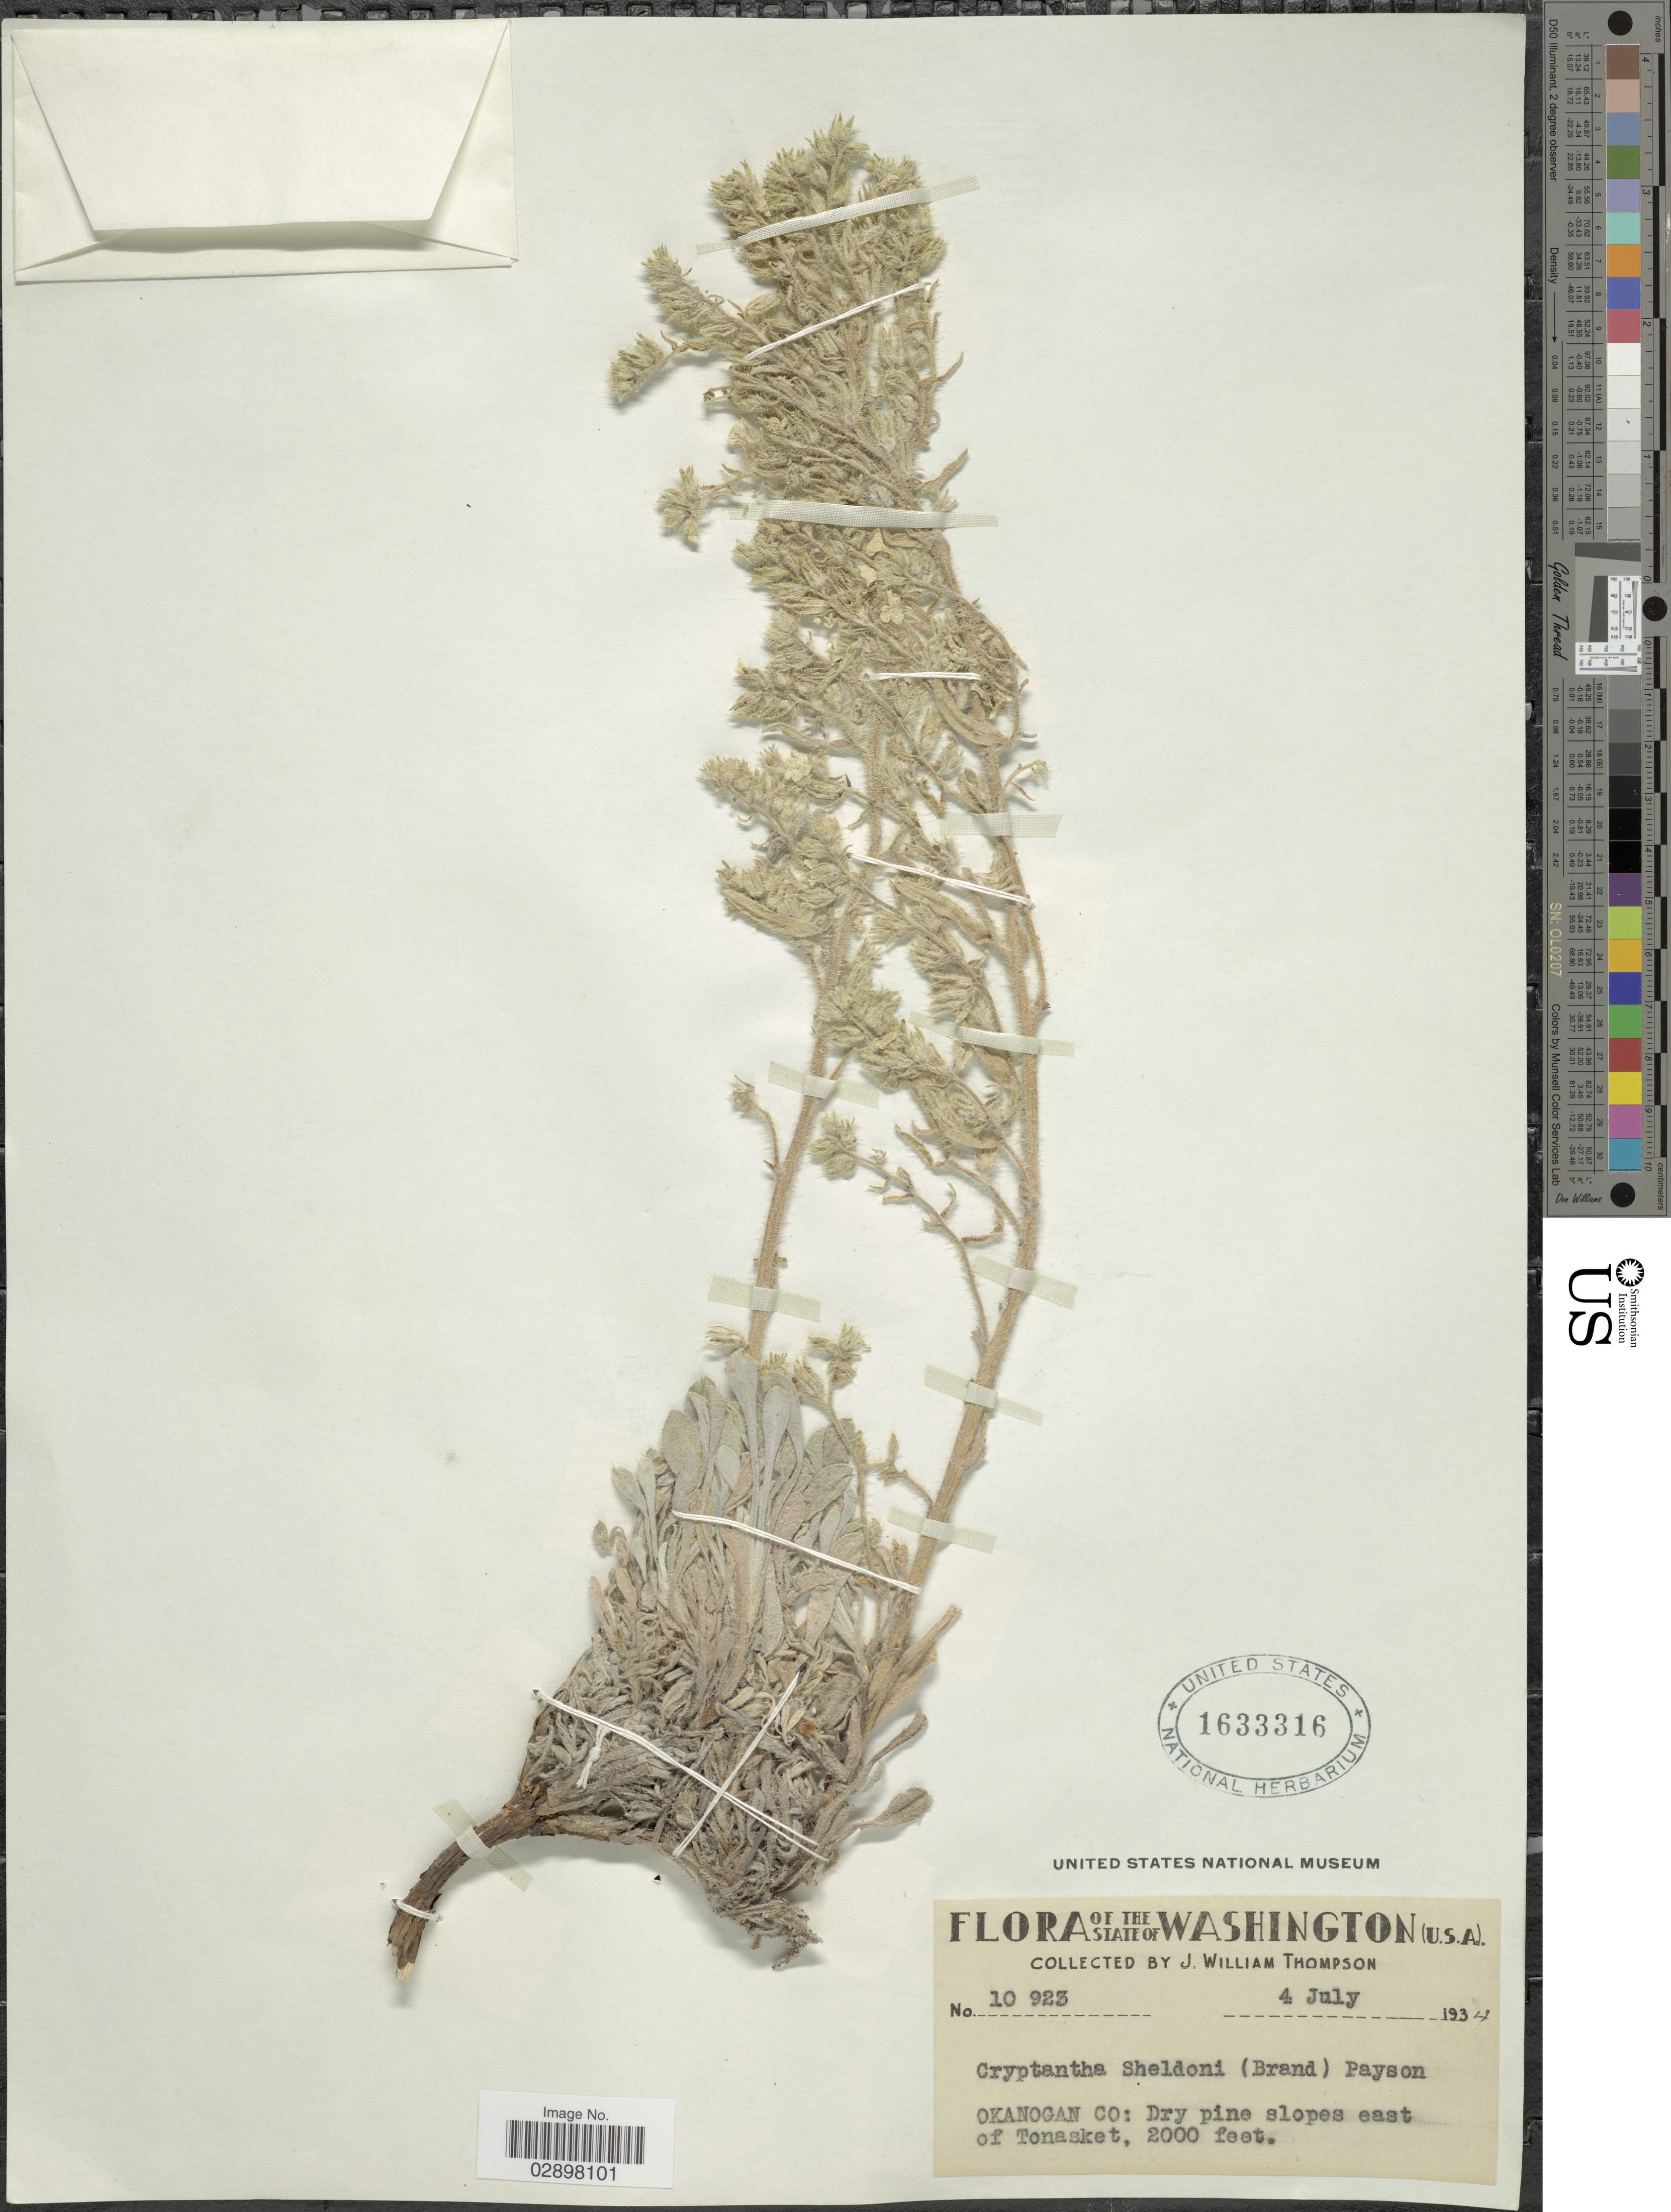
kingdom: Plantae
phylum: Tracheophyta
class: Magnoliopsida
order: Boraginales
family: Boraginaceae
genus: Cryptantha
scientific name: Cryptantha sheldonii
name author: (Brand) Payson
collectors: J. W. Thompson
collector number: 10923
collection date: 1934-07-04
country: United States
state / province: Washington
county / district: Okanogan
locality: Okanogan Co: Dry pine slopes east of Tonasket.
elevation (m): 610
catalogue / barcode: US 1633316